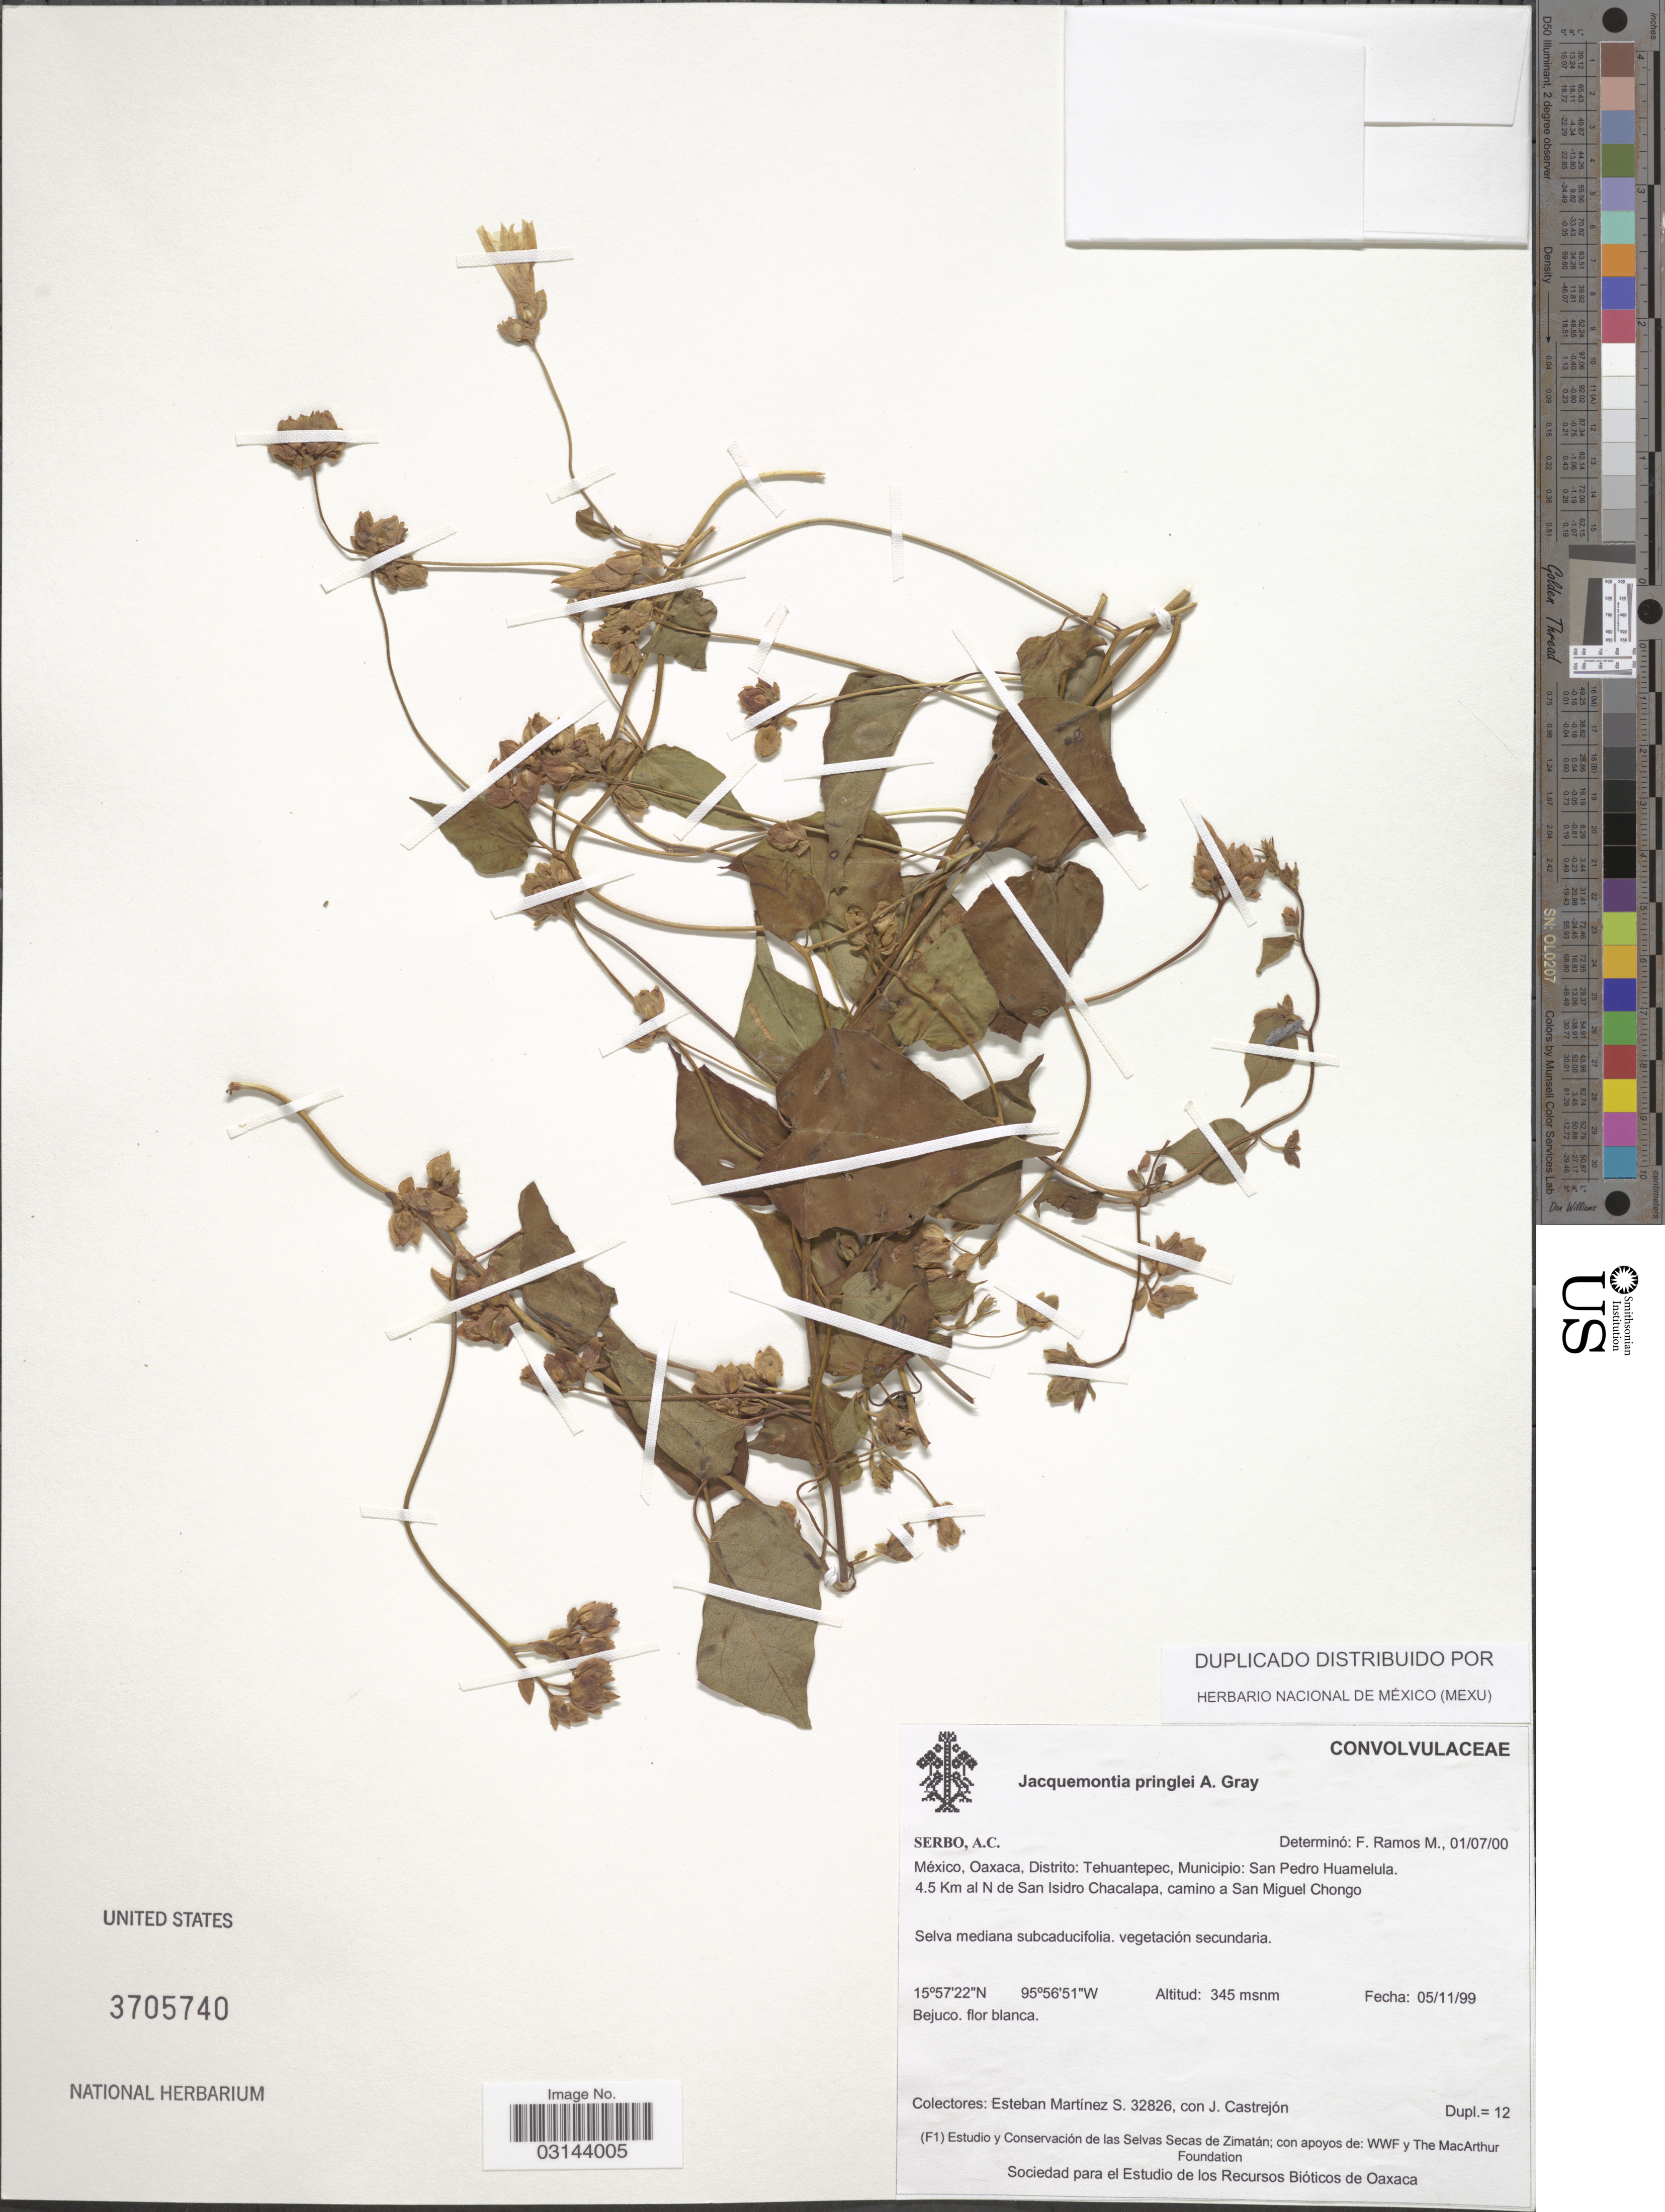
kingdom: Plantae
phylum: Tracheophyta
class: Magnoliopsida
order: Solanales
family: Convolvulaceae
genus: Jacquemontia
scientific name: Jacquemontia pringlei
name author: A. Gray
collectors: E. M. Martínez S. & J. Castrejón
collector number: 32826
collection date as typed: Transcribed d/m/y: 5/11/99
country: Mexico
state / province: Oaxaca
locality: Distrito: Tehuantepec, Municipio: San Pedro Huamelula, 4.5 Km al N de San Isidro Chacalapa, camino a San Miguel Chongo.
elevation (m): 345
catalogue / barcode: US 3705740